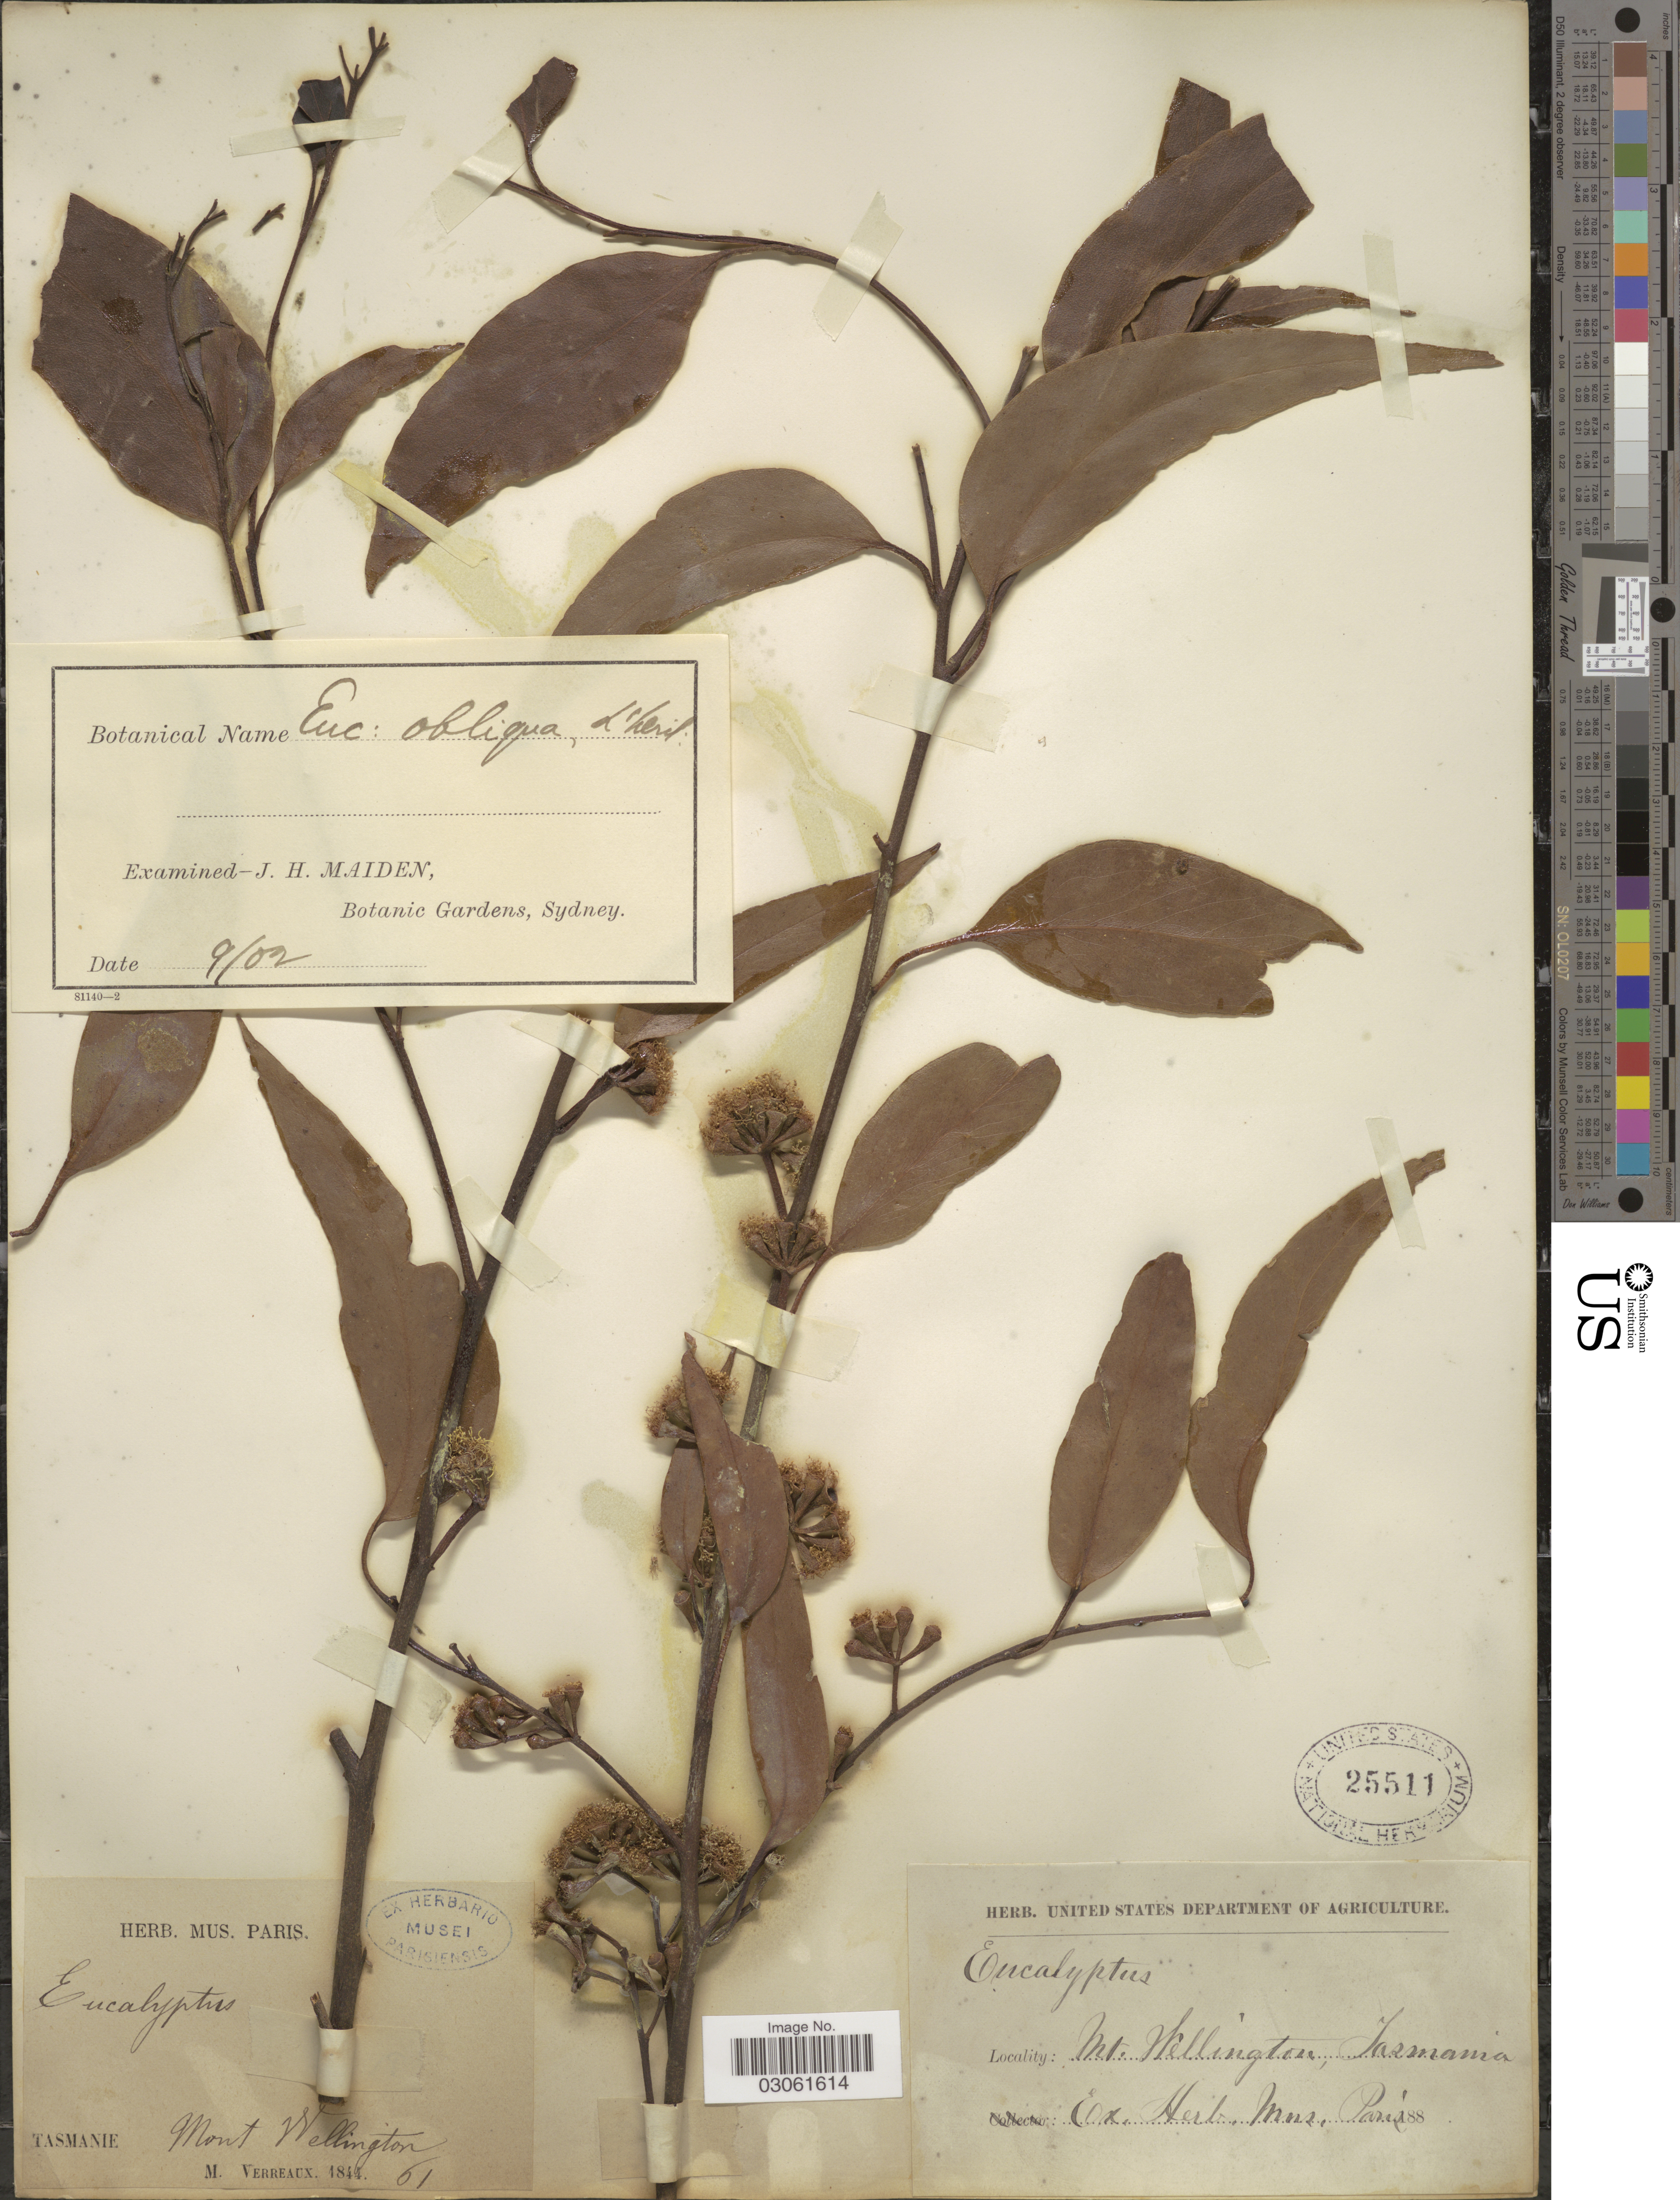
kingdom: Plantae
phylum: Tracheophyta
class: Magnoliopsida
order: Myrtales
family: Myrtaceae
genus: Eucalyptus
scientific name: Eucalyptus obliqua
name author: L'Hér.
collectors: M. Verreaux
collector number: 61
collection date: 1844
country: Australia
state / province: Tasmania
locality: Mont Wellington.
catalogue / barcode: US 25511